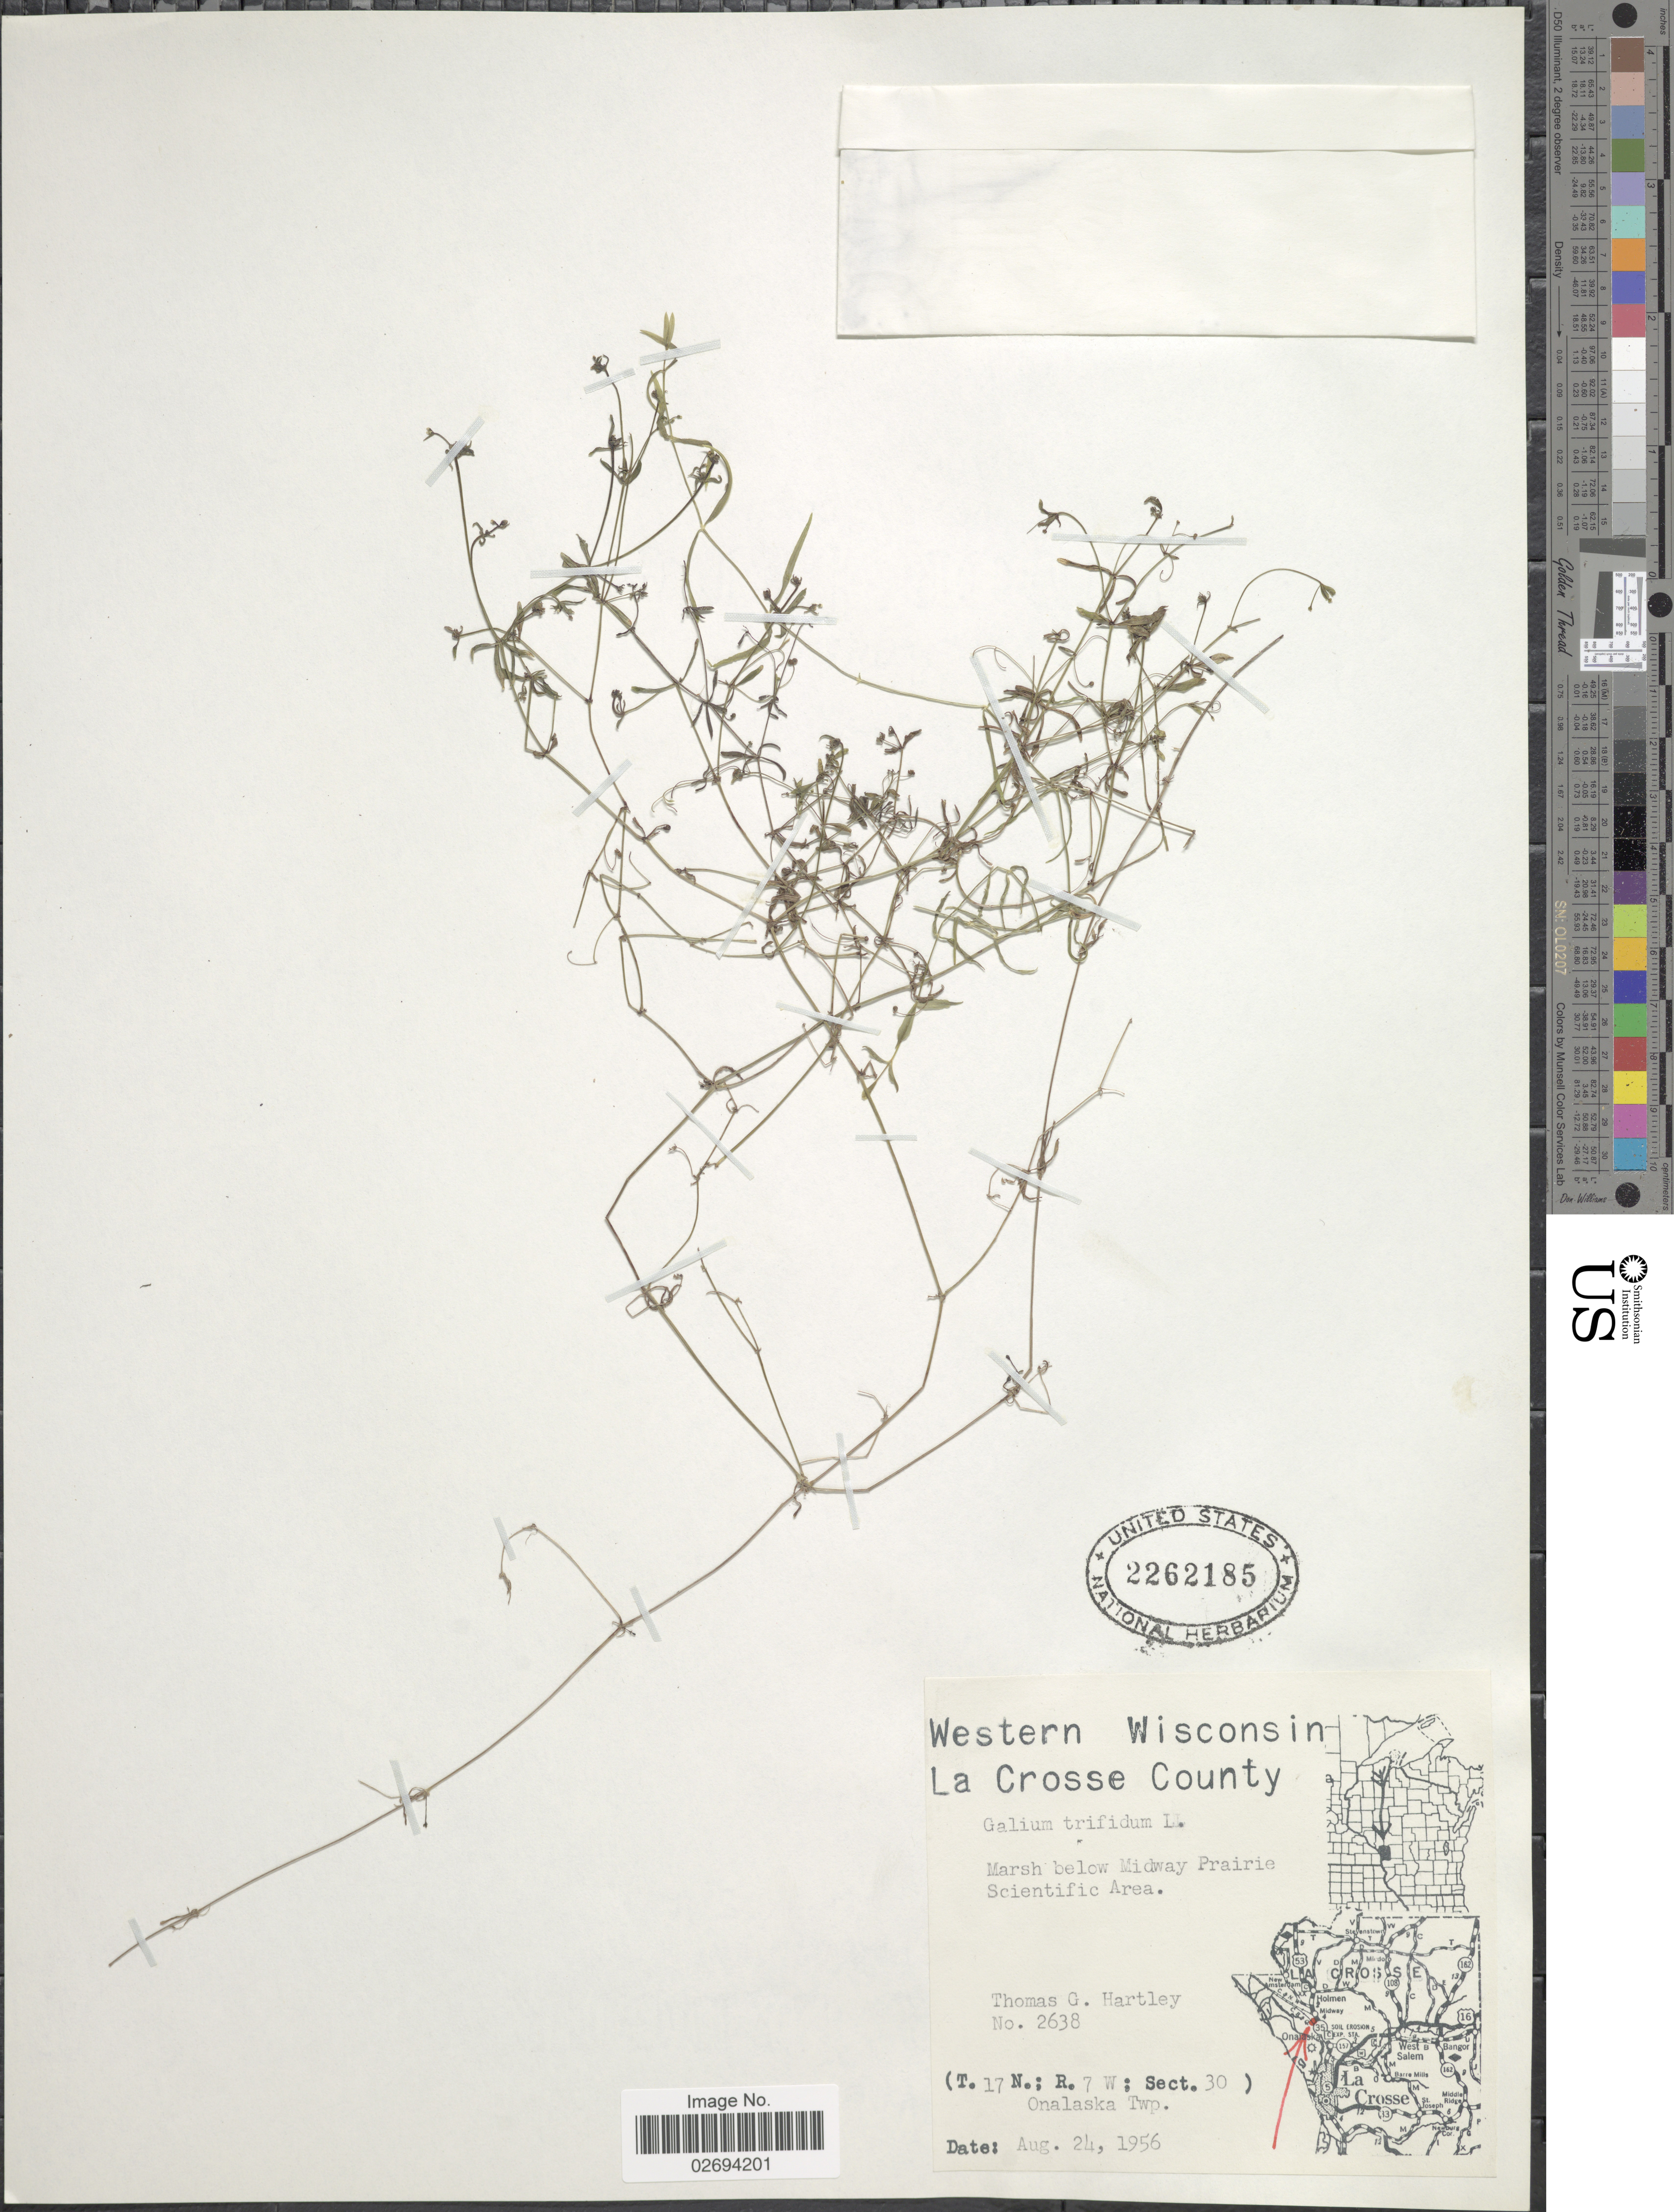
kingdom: Plantae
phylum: Tracheophyta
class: Magnoliopsida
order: Gentianales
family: Rubiaceae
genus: Galium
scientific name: Galium trifidum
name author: L.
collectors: T. G. Hartley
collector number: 2638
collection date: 1956-08-24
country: United States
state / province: Wisconsin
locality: Western Wisconsin, La Crosse County, Marsh below Midway Prairie, Scientific Area, (T.17N.; R.7W; Sec.30) Onalaska Twp.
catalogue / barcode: US 2262185